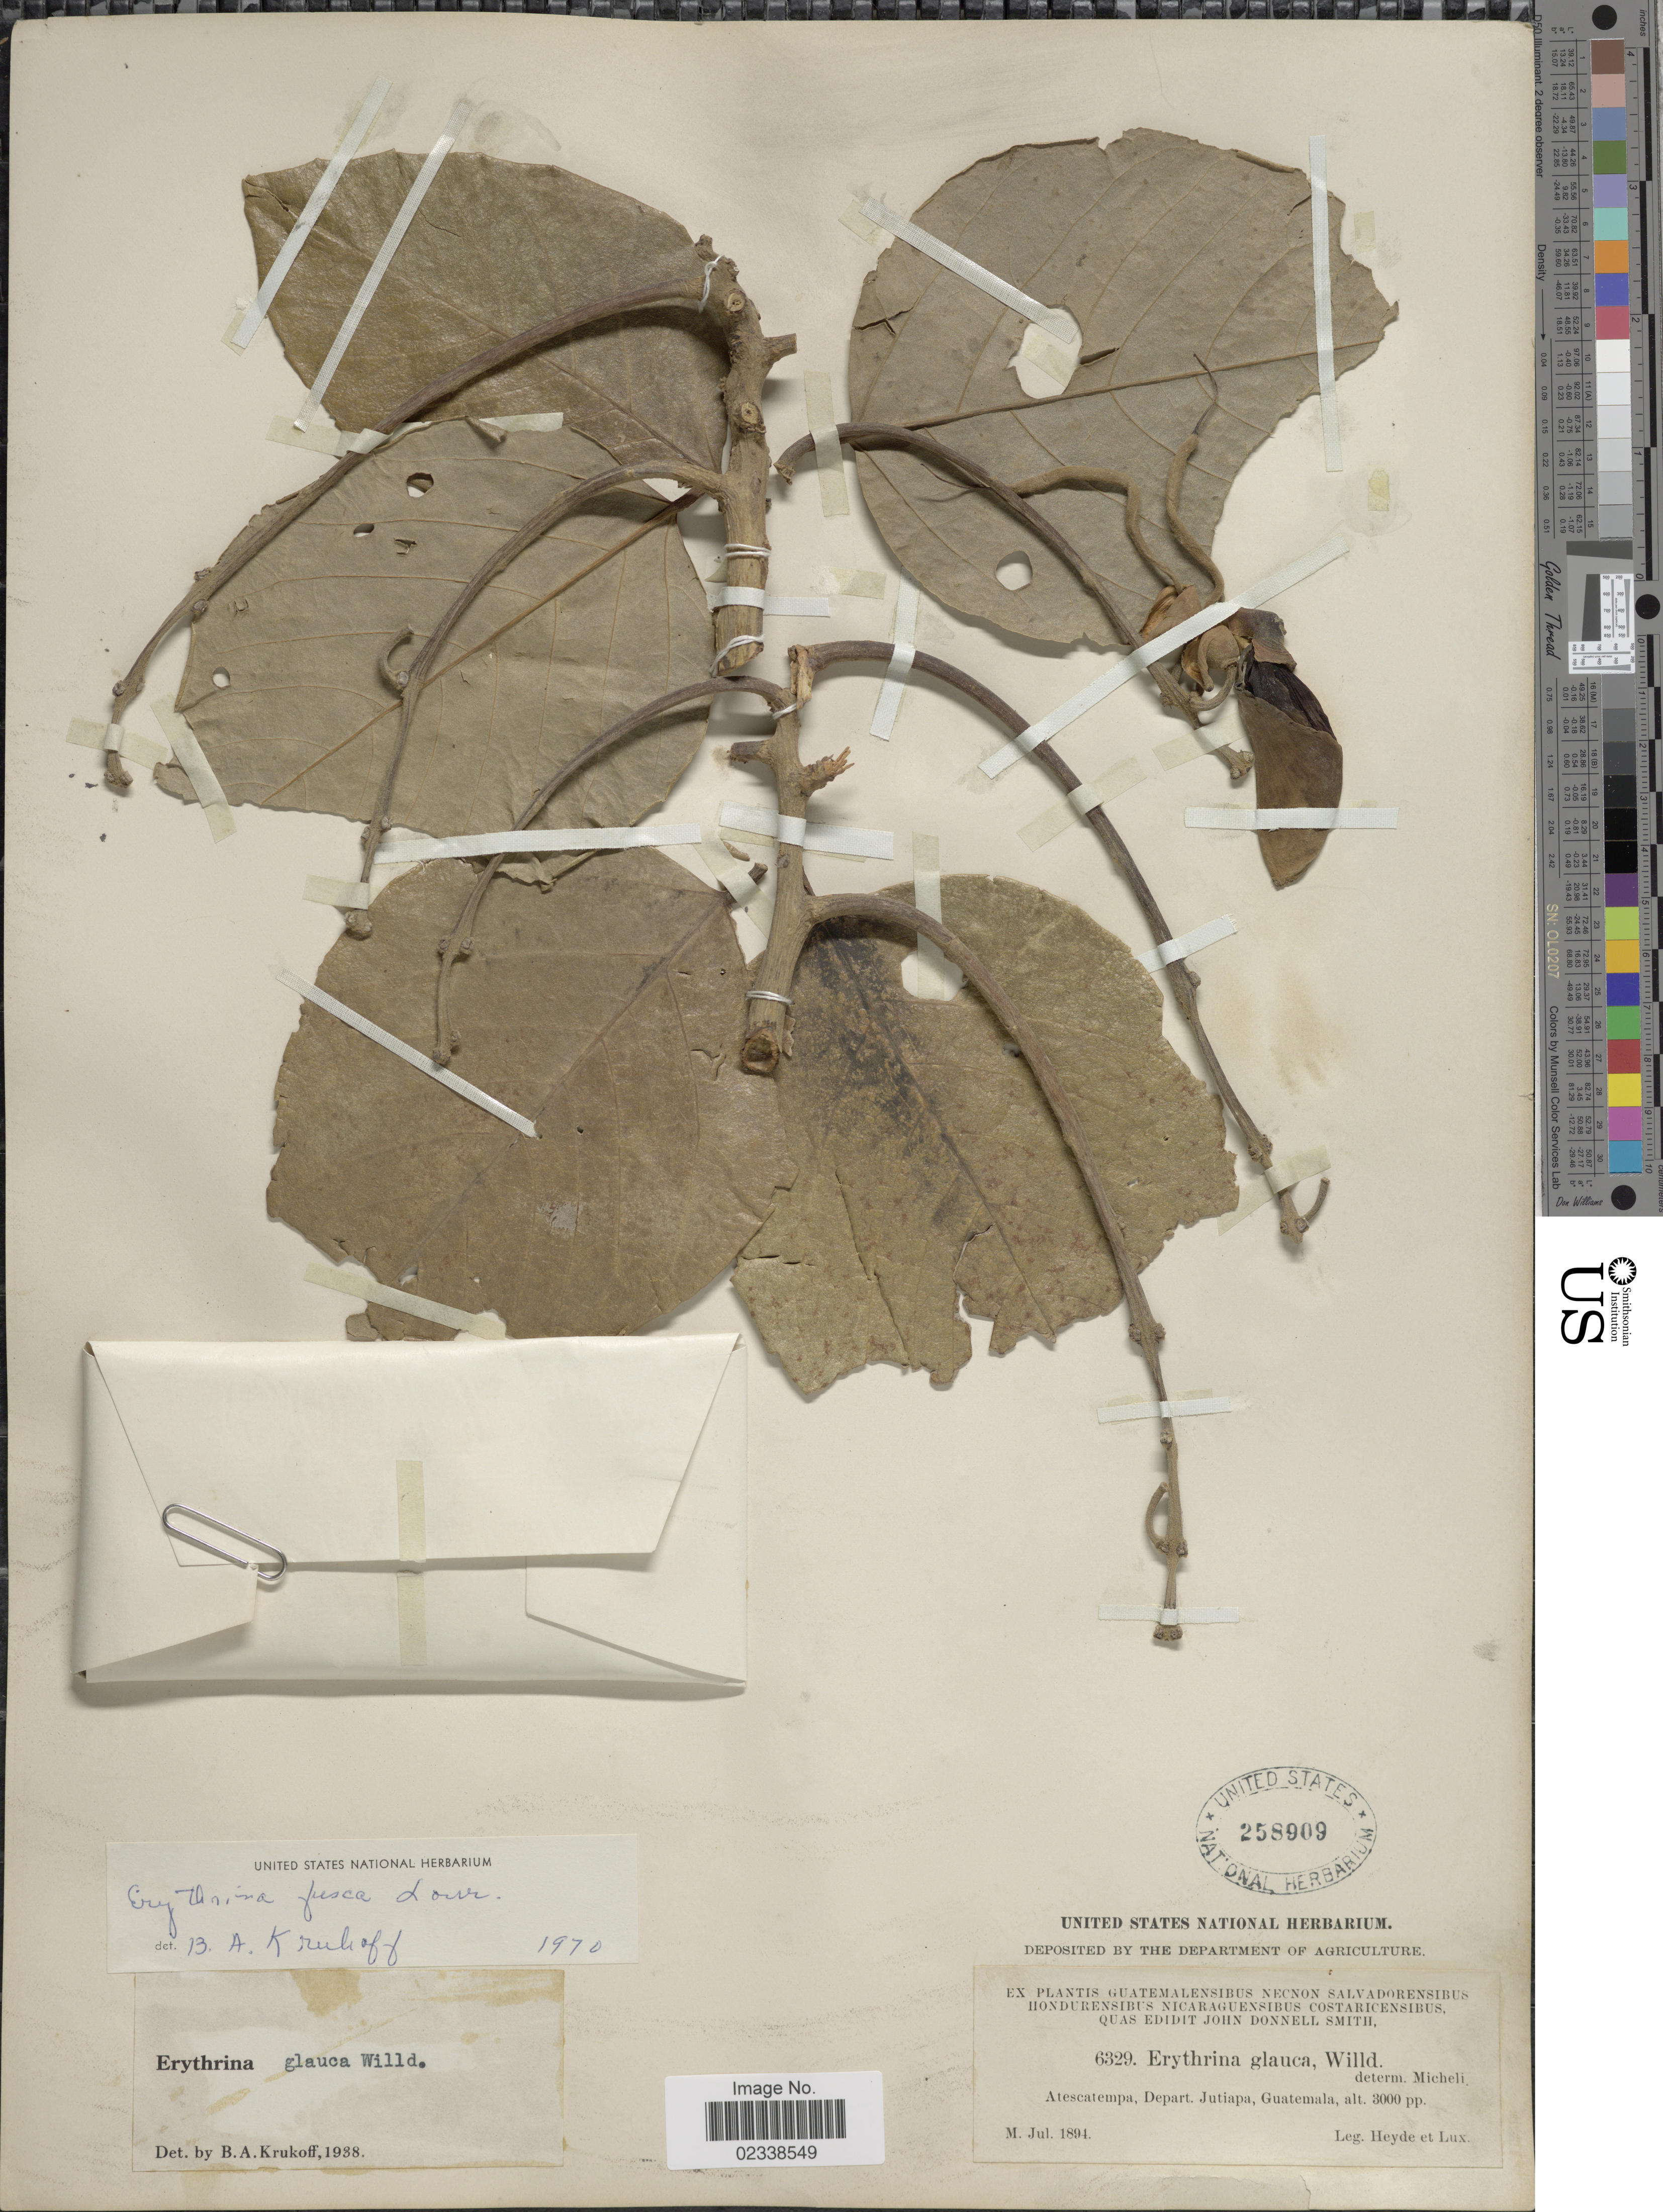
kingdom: Plantae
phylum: Tracheophyta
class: Magnoliopsida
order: Fabales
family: Fabaceae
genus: Erythrina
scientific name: Erythrina fusca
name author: Lour.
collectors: Heyde & Lux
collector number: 6329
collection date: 1894-07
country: Guatemala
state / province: Jutiapa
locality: Atescatempa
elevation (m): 914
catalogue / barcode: US 258909